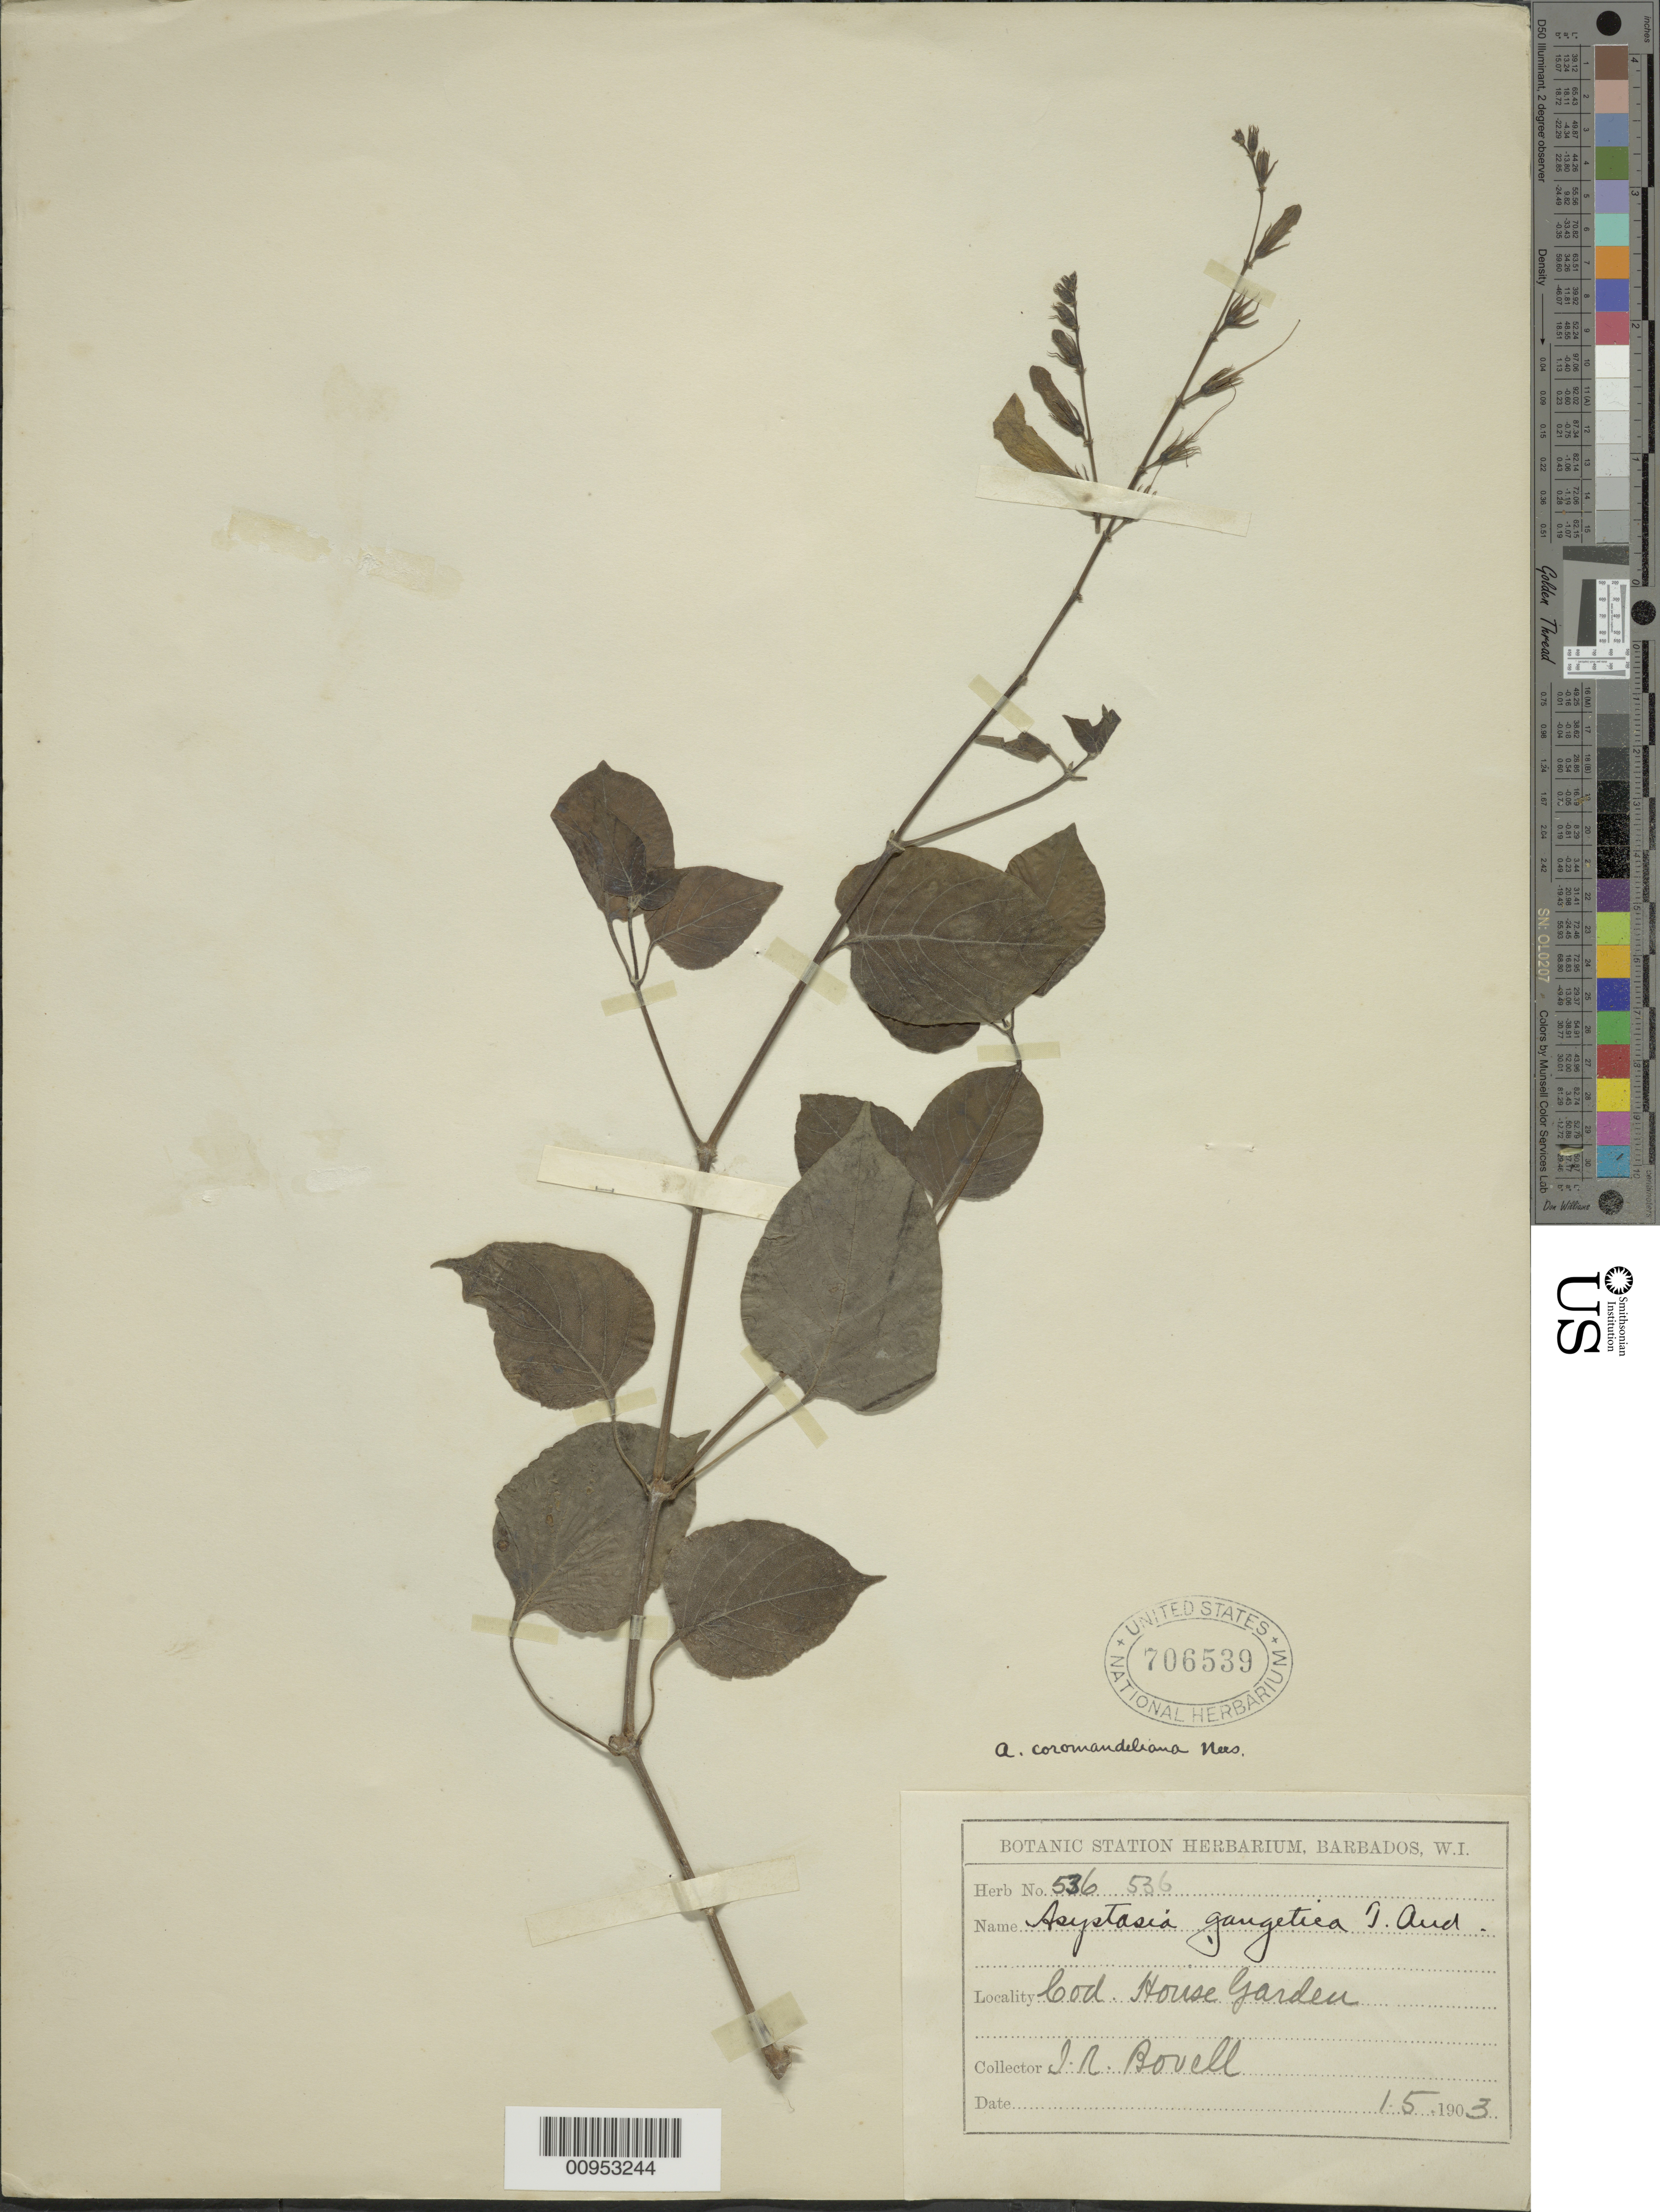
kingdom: Plantae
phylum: Tracheophyta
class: Magnoliopsida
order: Lamiales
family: Acanthaceae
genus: Asystasia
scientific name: Asystasia gangetica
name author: (L.) T. Anderson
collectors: J. Bovell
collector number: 536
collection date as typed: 01 May 1903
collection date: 1903-05-01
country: Barbados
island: Barbados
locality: Cod. House Garden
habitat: Garden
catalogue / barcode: US 706539